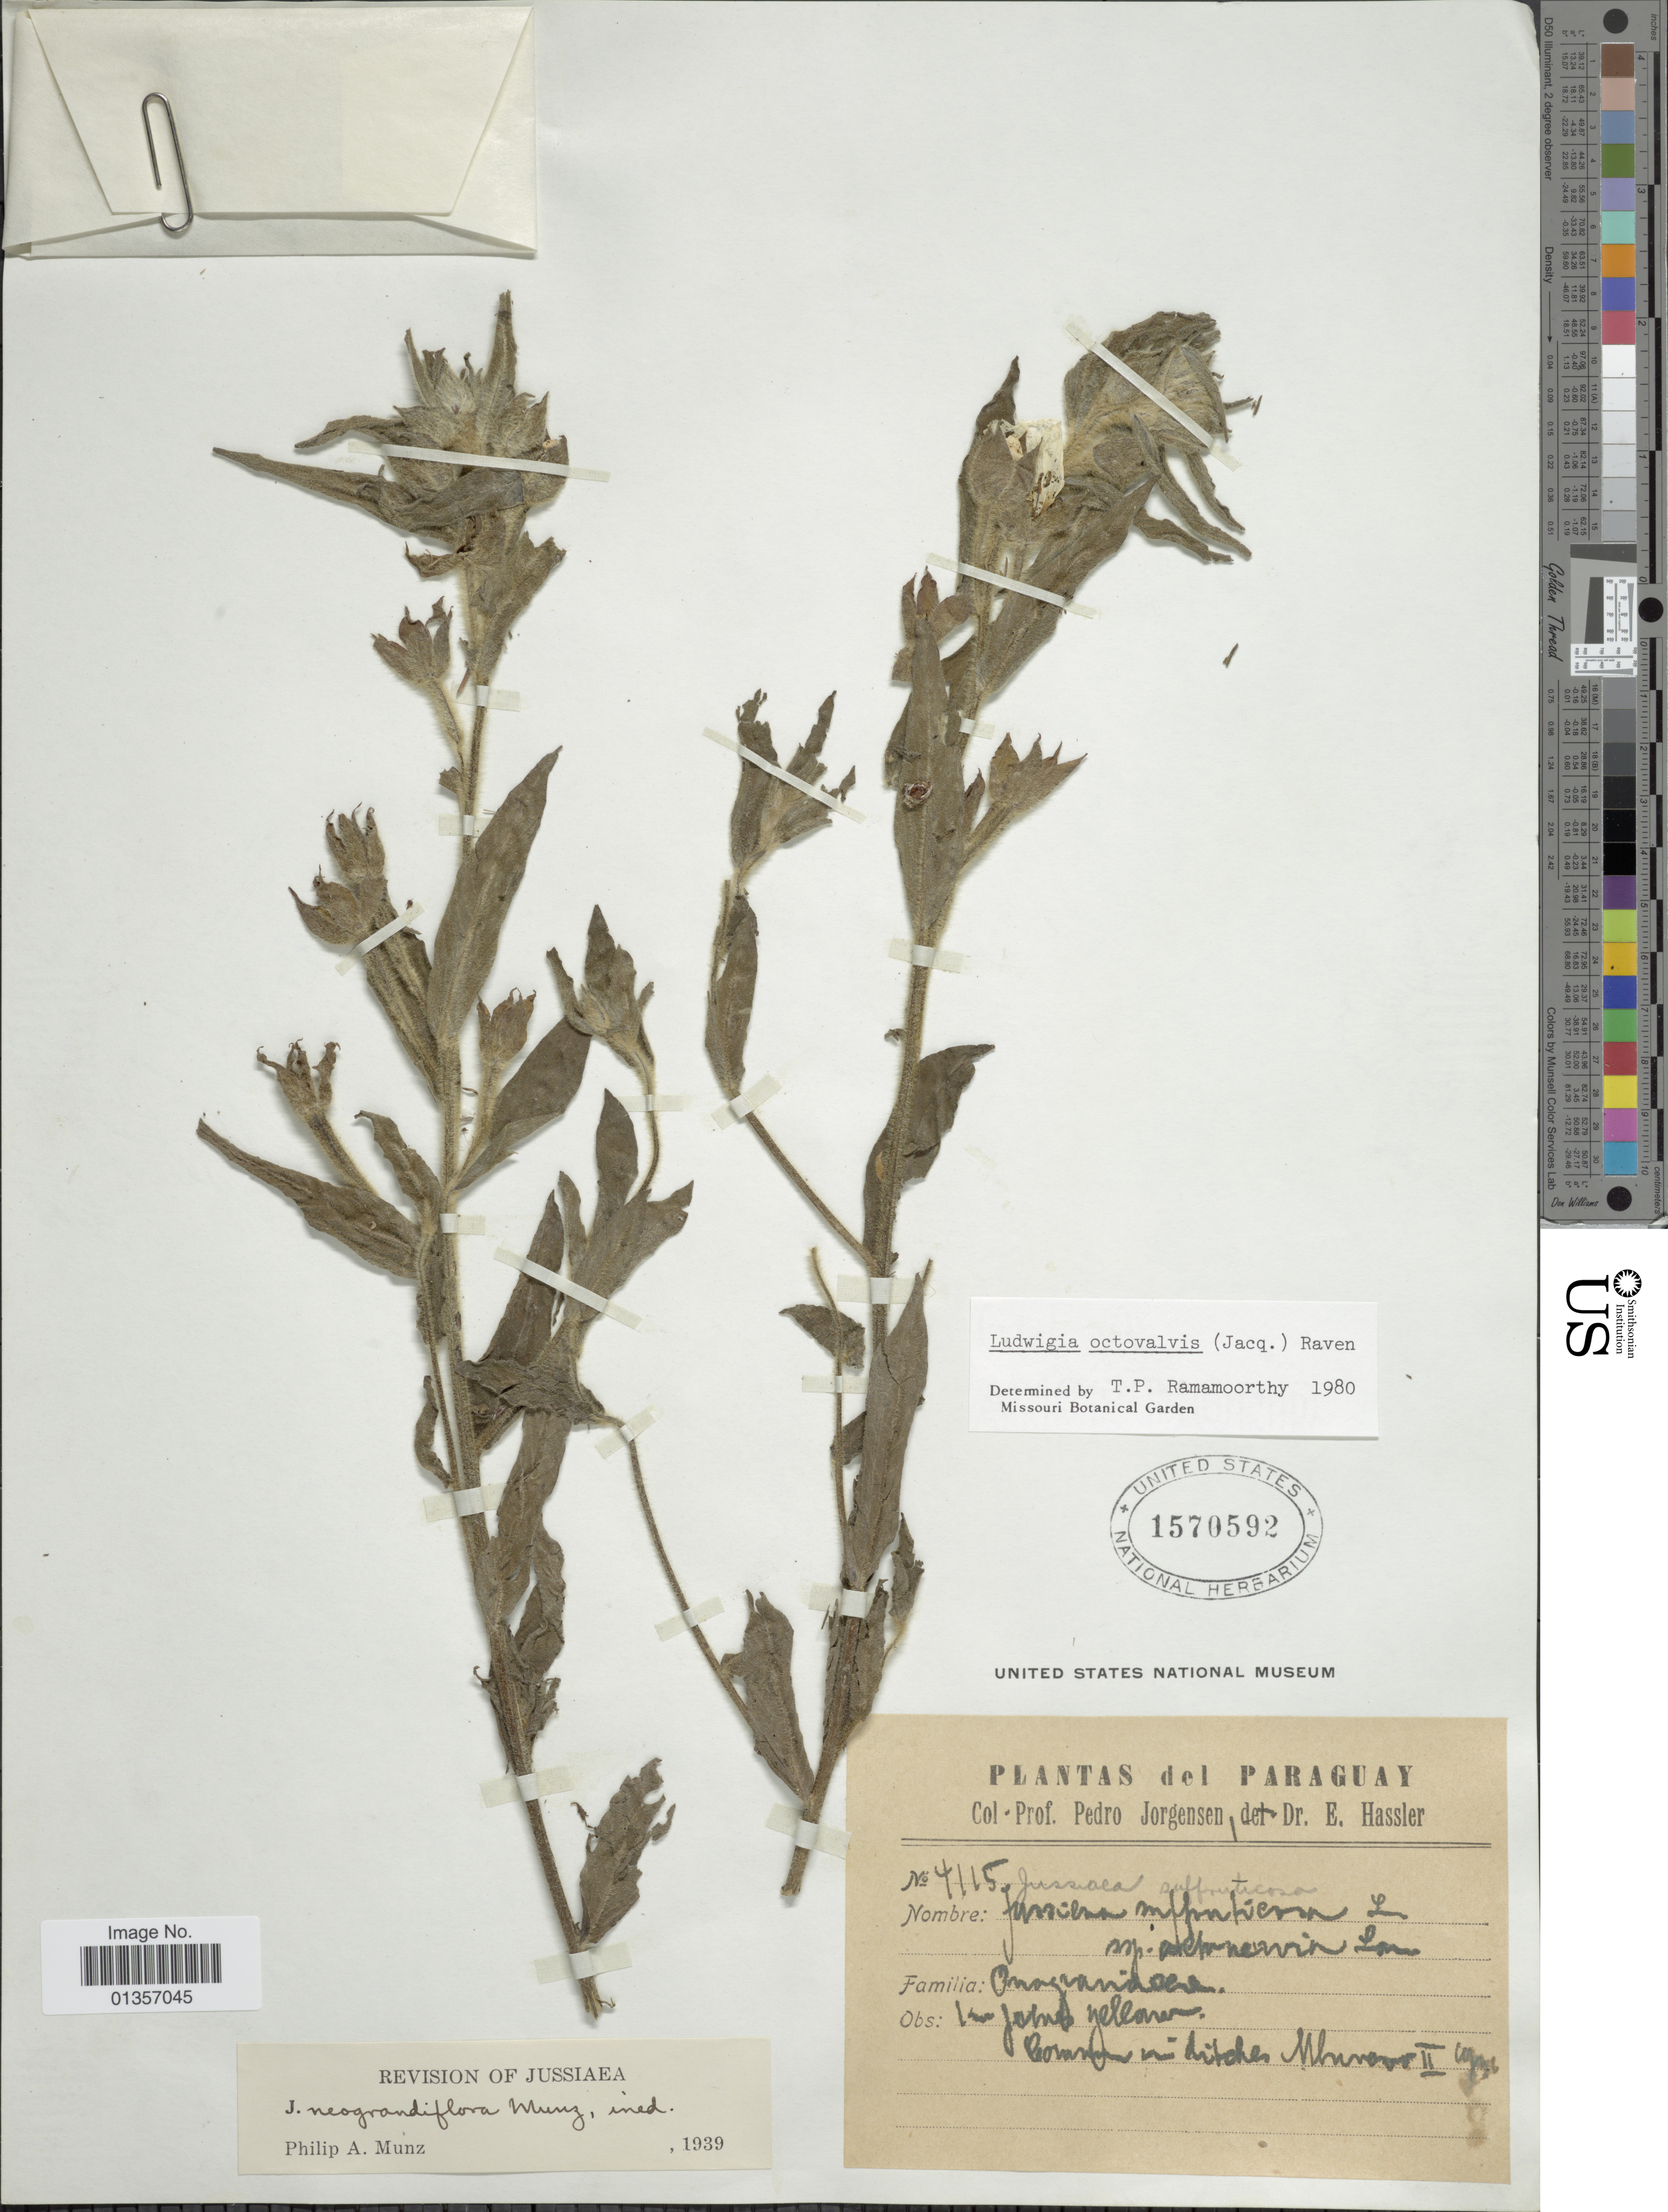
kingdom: Plantae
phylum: Tracheophyta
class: Magnoliopsida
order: Myrtales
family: Onagraceae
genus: Ludwigia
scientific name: Ludwigia octovalvis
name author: (Jacq.) P.H. Raven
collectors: P. Jörgensen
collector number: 4115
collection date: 1900-02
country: Paraguay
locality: Mbuvero [interpreted]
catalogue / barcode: US 1570592